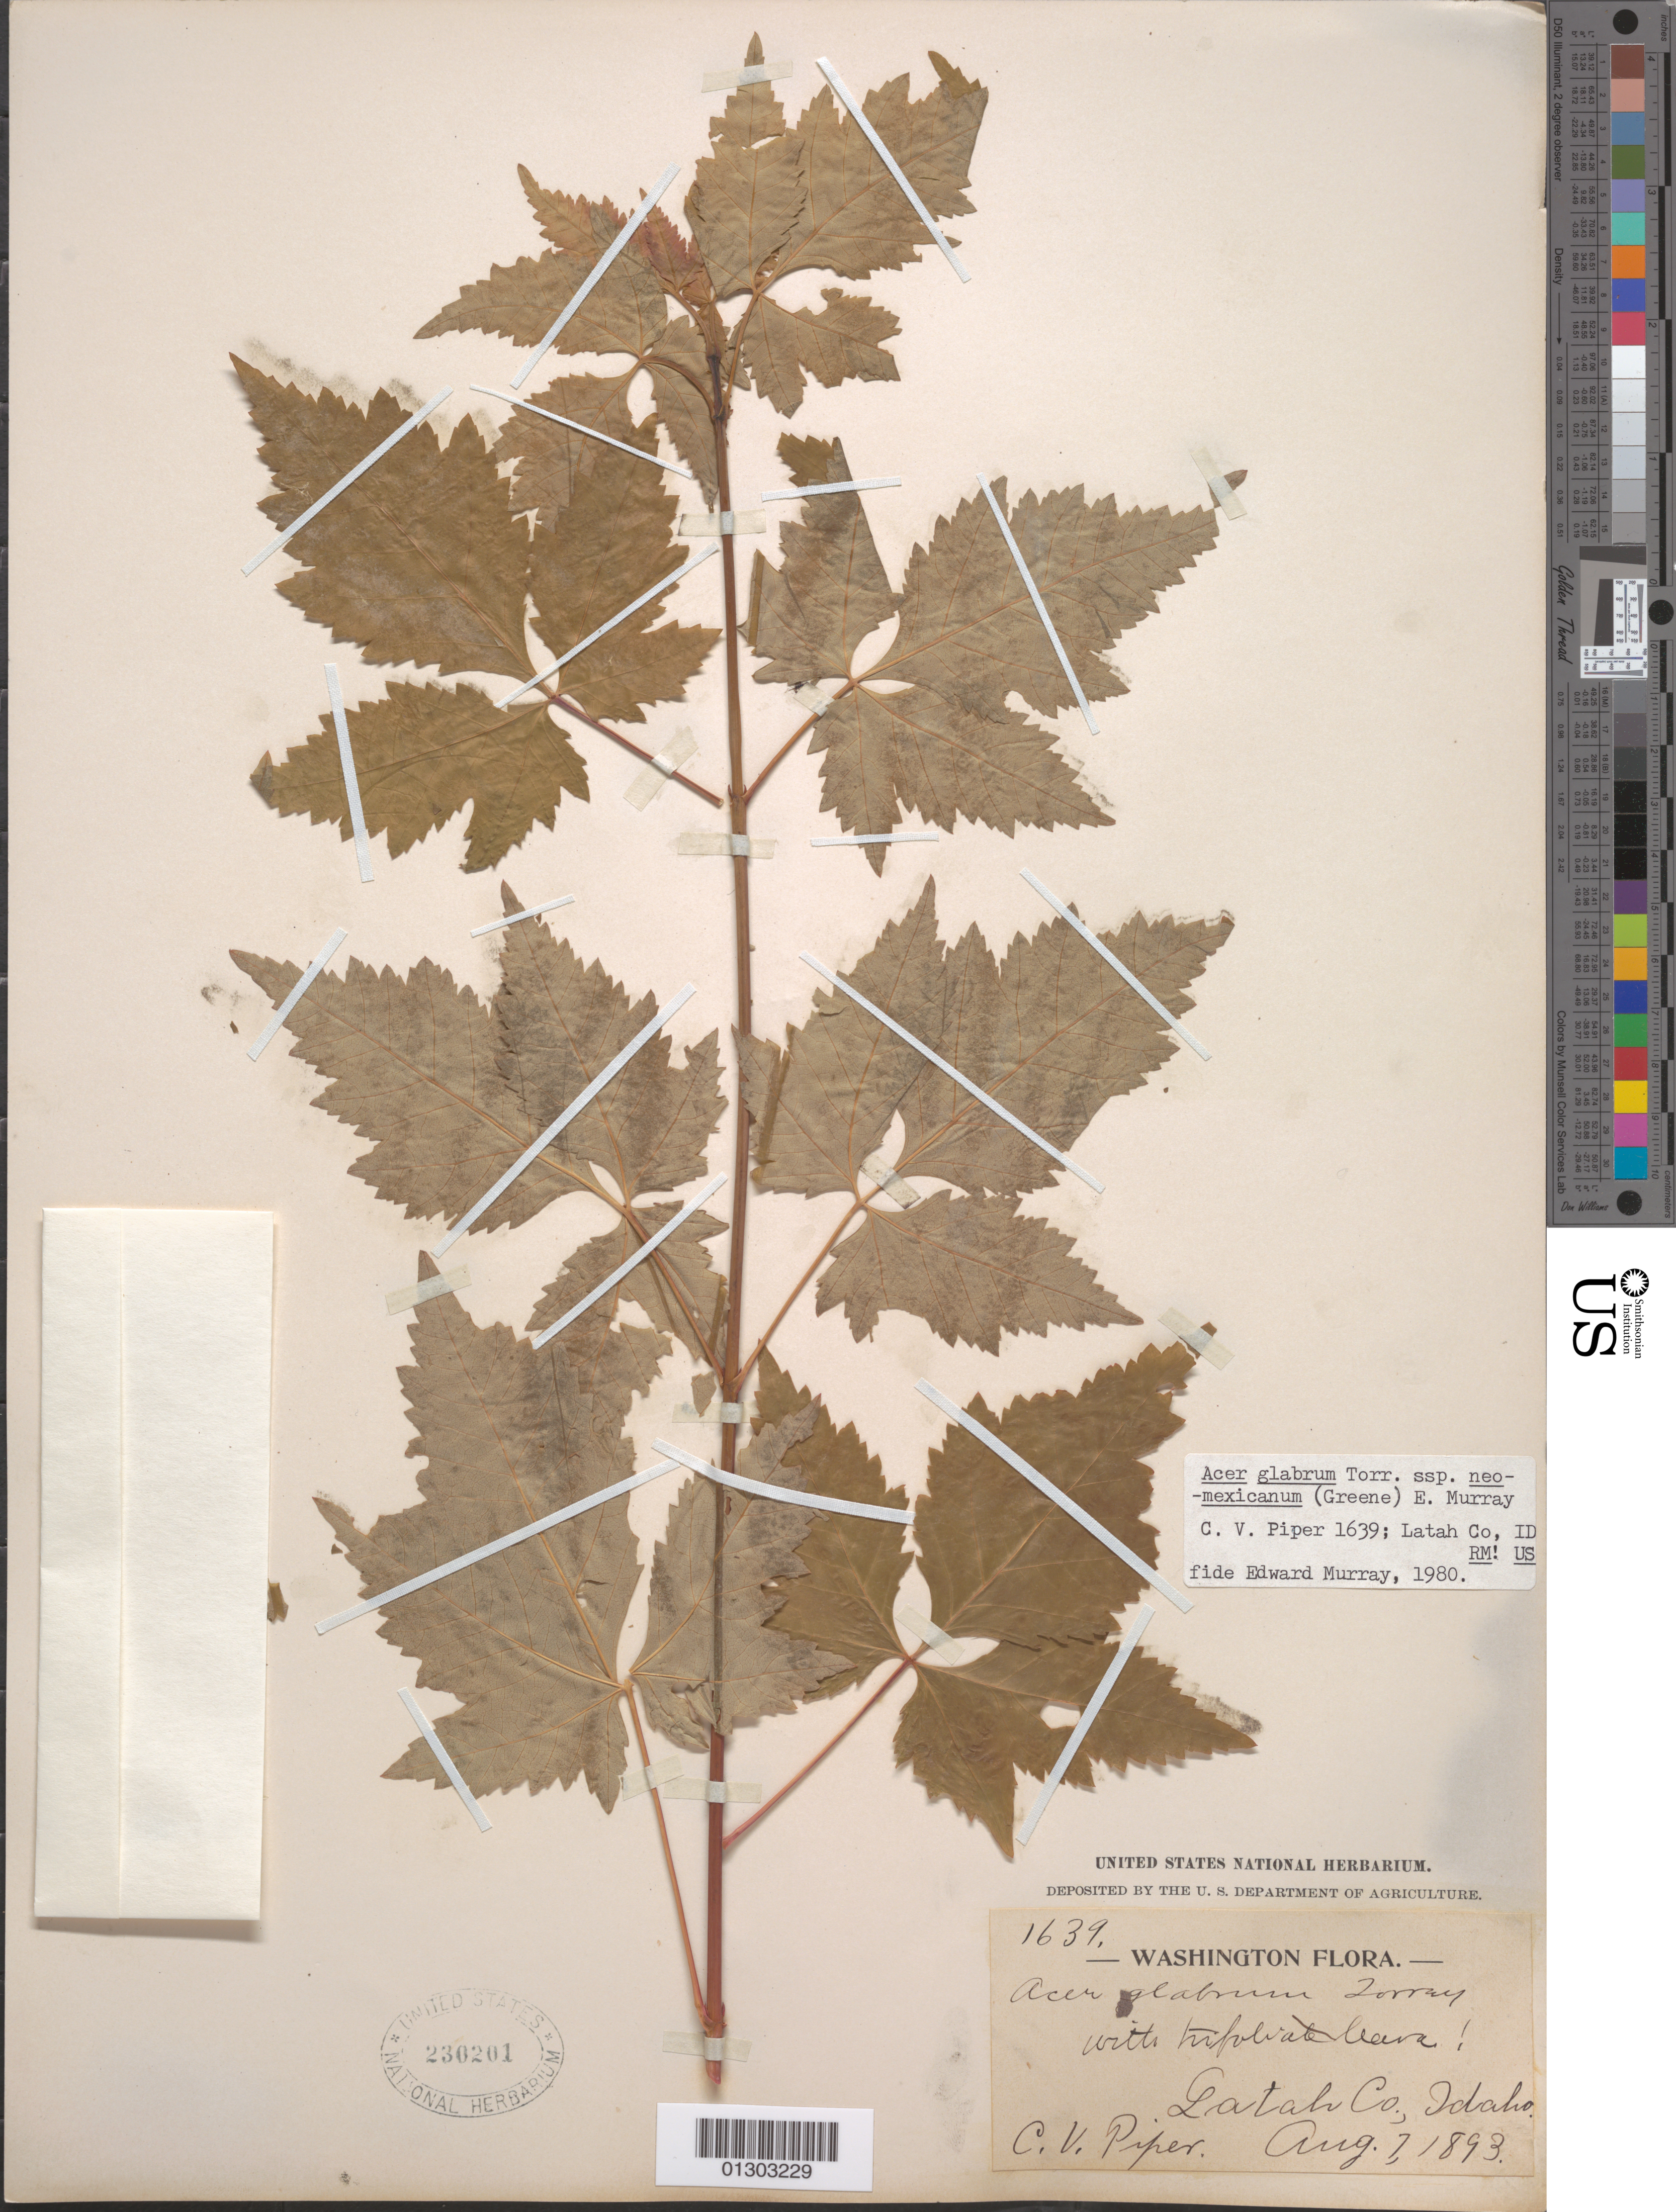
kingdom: Plantae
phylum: Tracheophyta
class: Magnoliopsida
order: Sapindales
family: Sapindaceae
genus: Acer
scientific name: Acer glabrum subsp. neomexicanum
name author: (Greene) A.E. Murray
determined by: Murray, Edward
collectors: C. V. Piper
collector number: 1639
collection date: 1893-08-07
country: United States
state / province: Idaho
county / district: Latah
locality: Latah County.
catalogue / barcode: US 230201